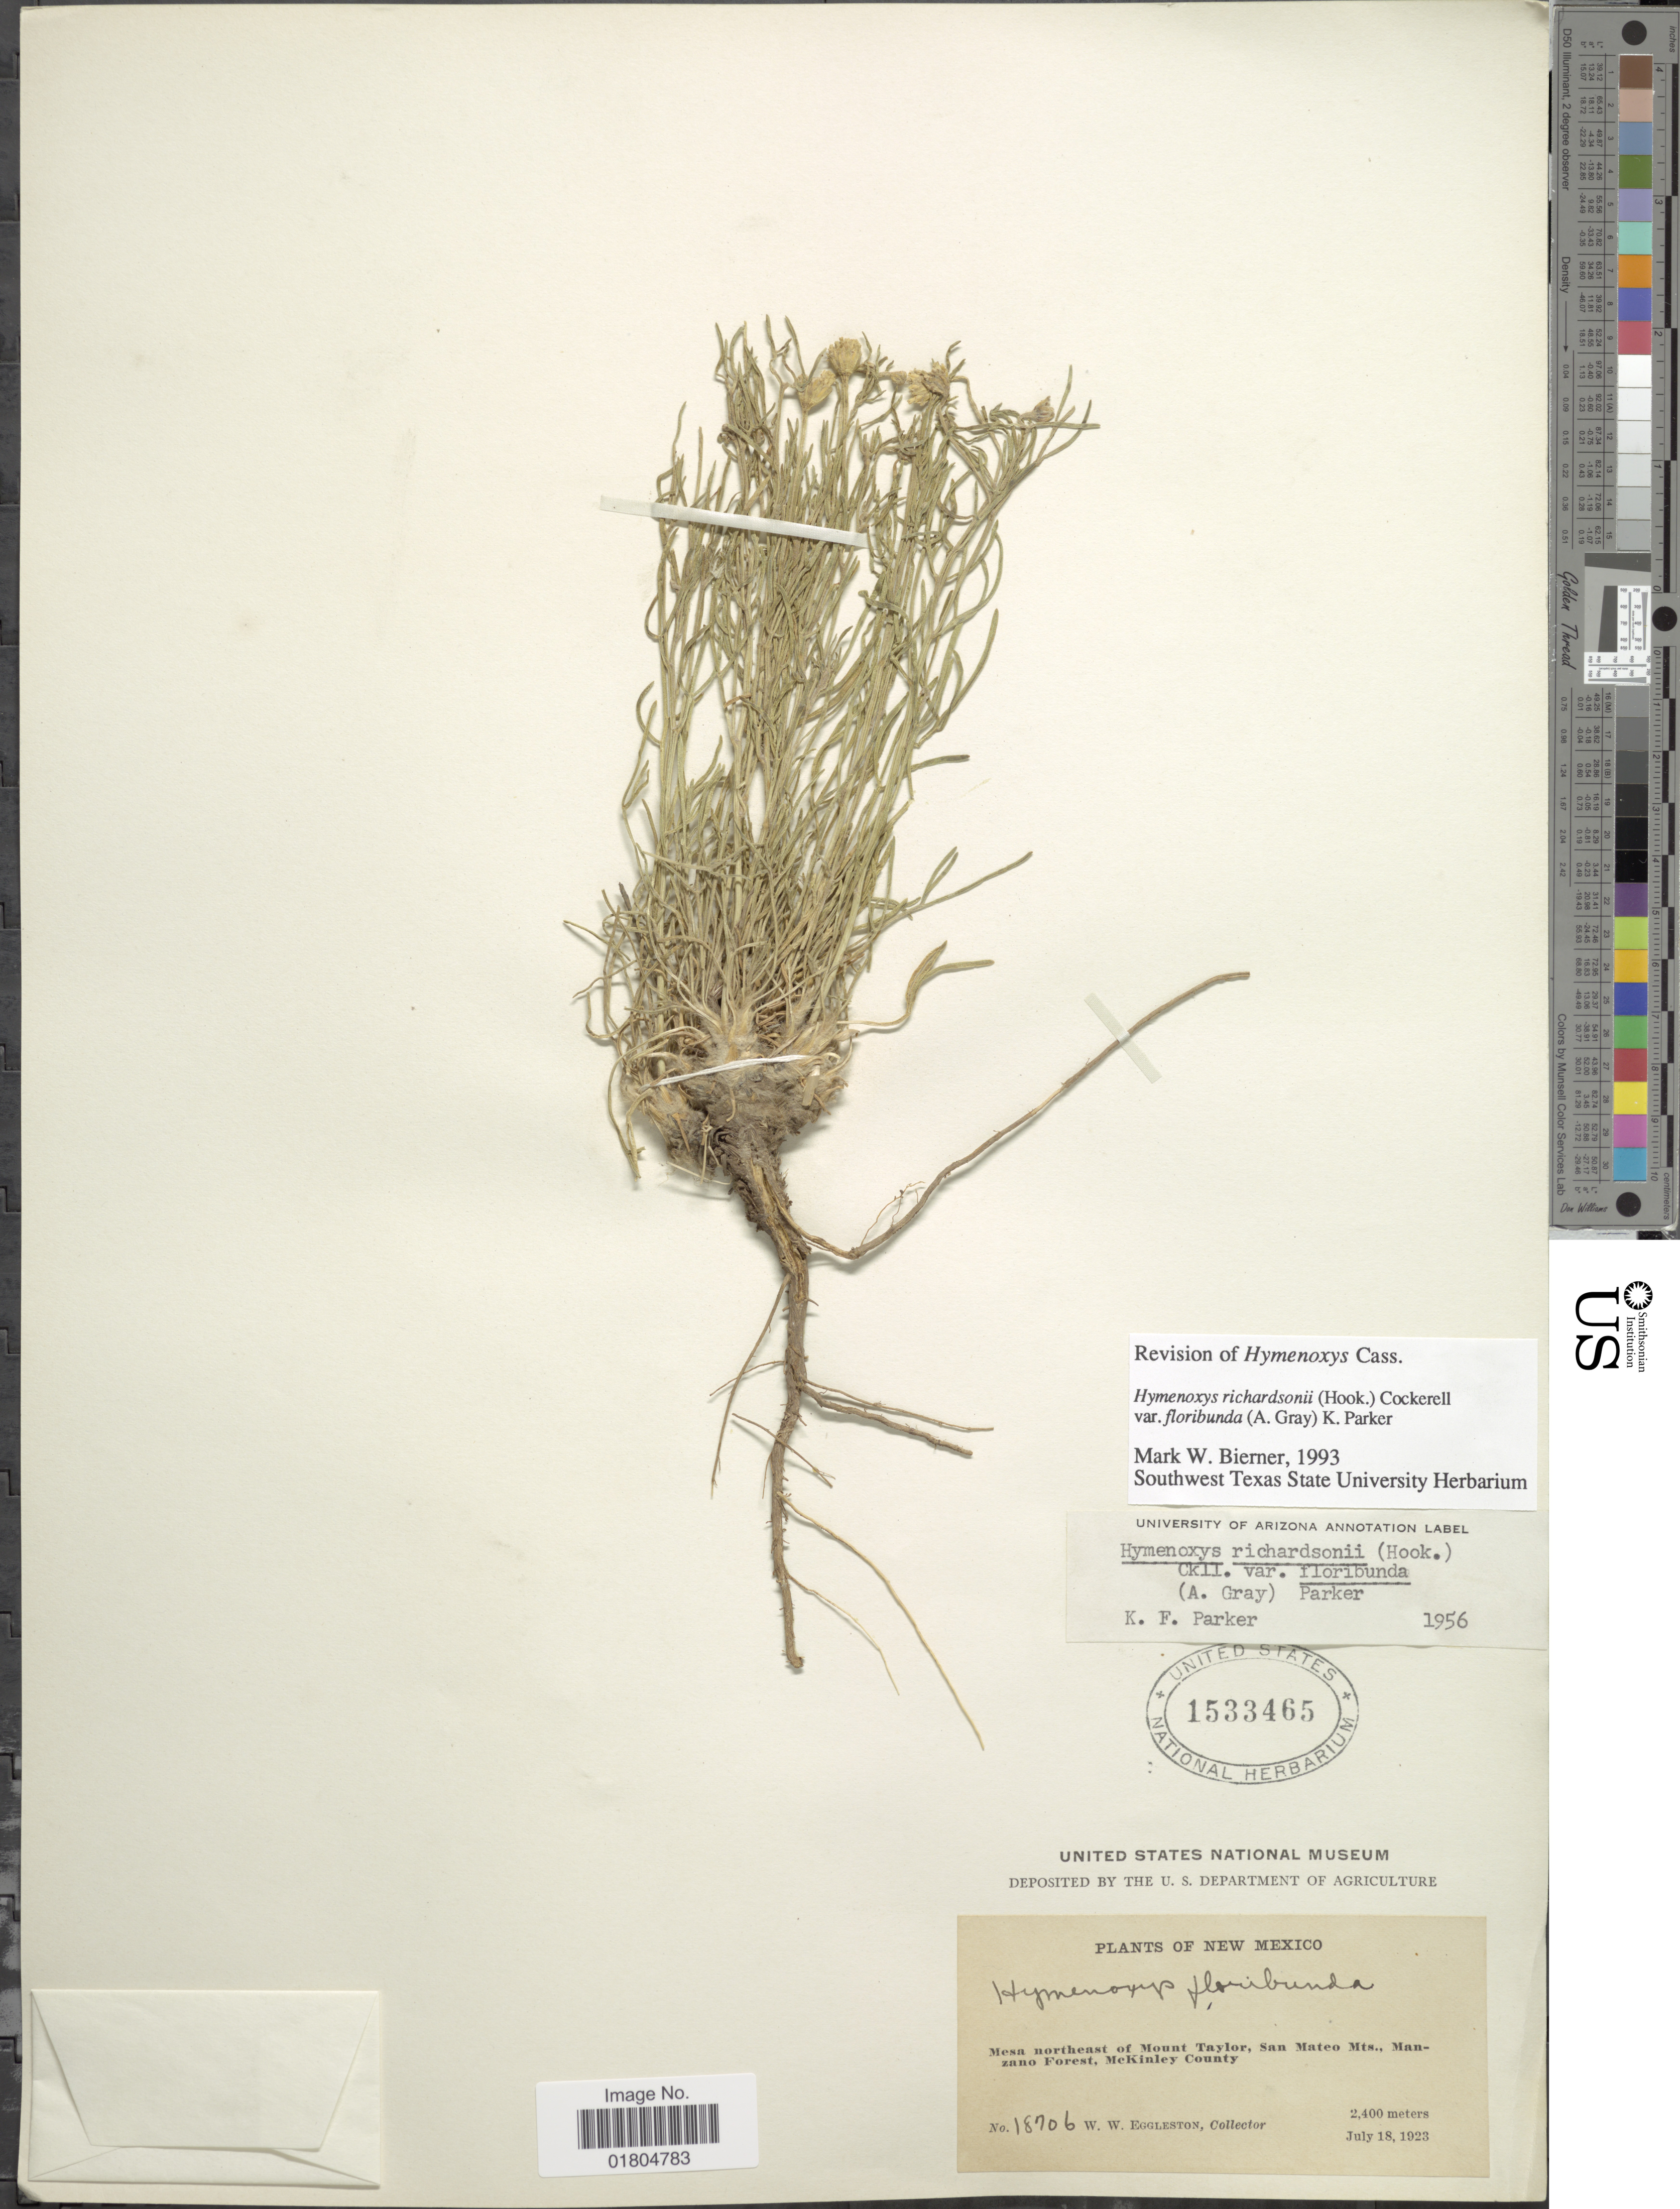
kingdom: Plantae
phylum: Tracheophyta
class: Magnoliopsida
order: Asterales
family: Asteraceae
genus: Hymenoxys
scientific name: Hymenoxys richardsonii var. floribunda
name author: (A. Gray) K.F. Parker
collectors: W. W. Eggleston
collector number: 18706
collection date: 1923-07-18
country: United States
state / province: New Mexico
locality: Mesa northeast of Mount Taylor, San Mateo Mts., Manzano Forest, McKinley County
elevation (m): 2400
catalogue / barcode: US 1533465